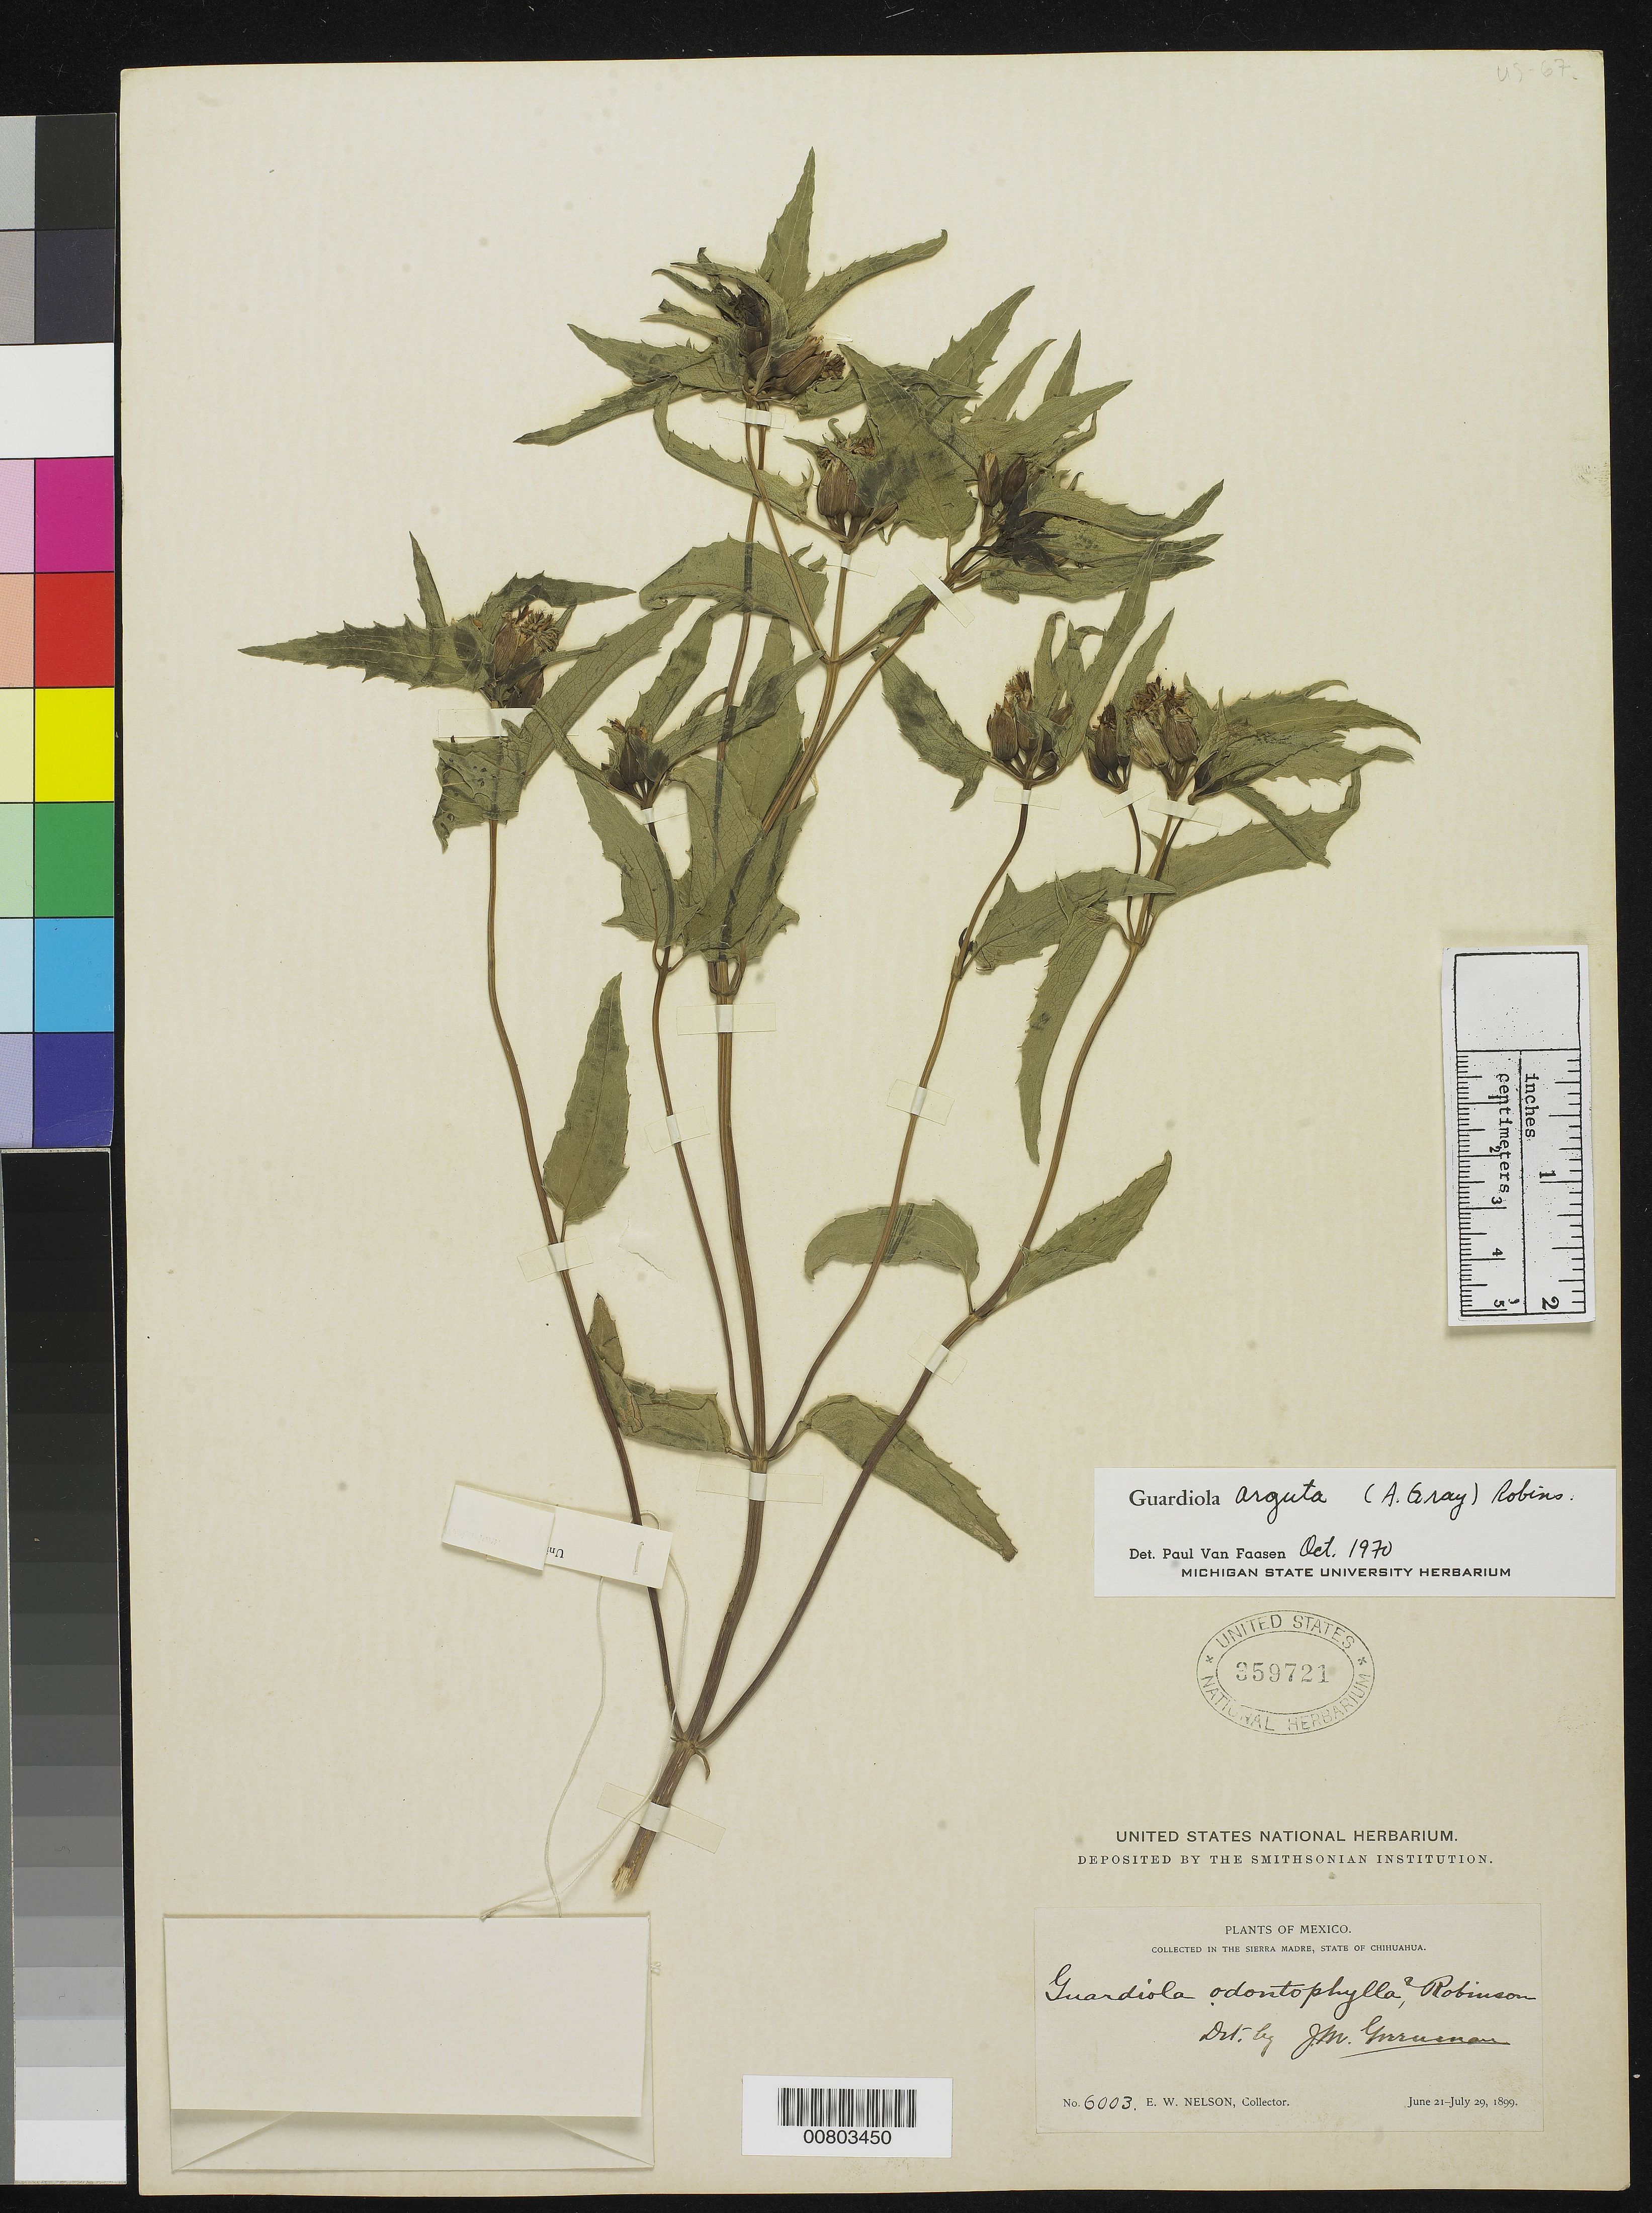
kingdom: Plantae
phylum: Tracheophyta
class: Magnoliopsida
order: Asterales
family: Asteraceae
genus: Guardiola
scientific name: Guardiola arguta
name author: (A. Gray) B.L. Rob.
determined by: Van Faasen, P.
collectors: E. W. Nelson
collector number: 6003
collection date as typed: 21 Jul 1899 to 29 Jul 1899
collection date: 1899-07-21/1899-07-29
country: Mexico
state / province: Chihuahua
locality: Sierra Madre, Chihuahua.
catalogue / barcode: US 359721